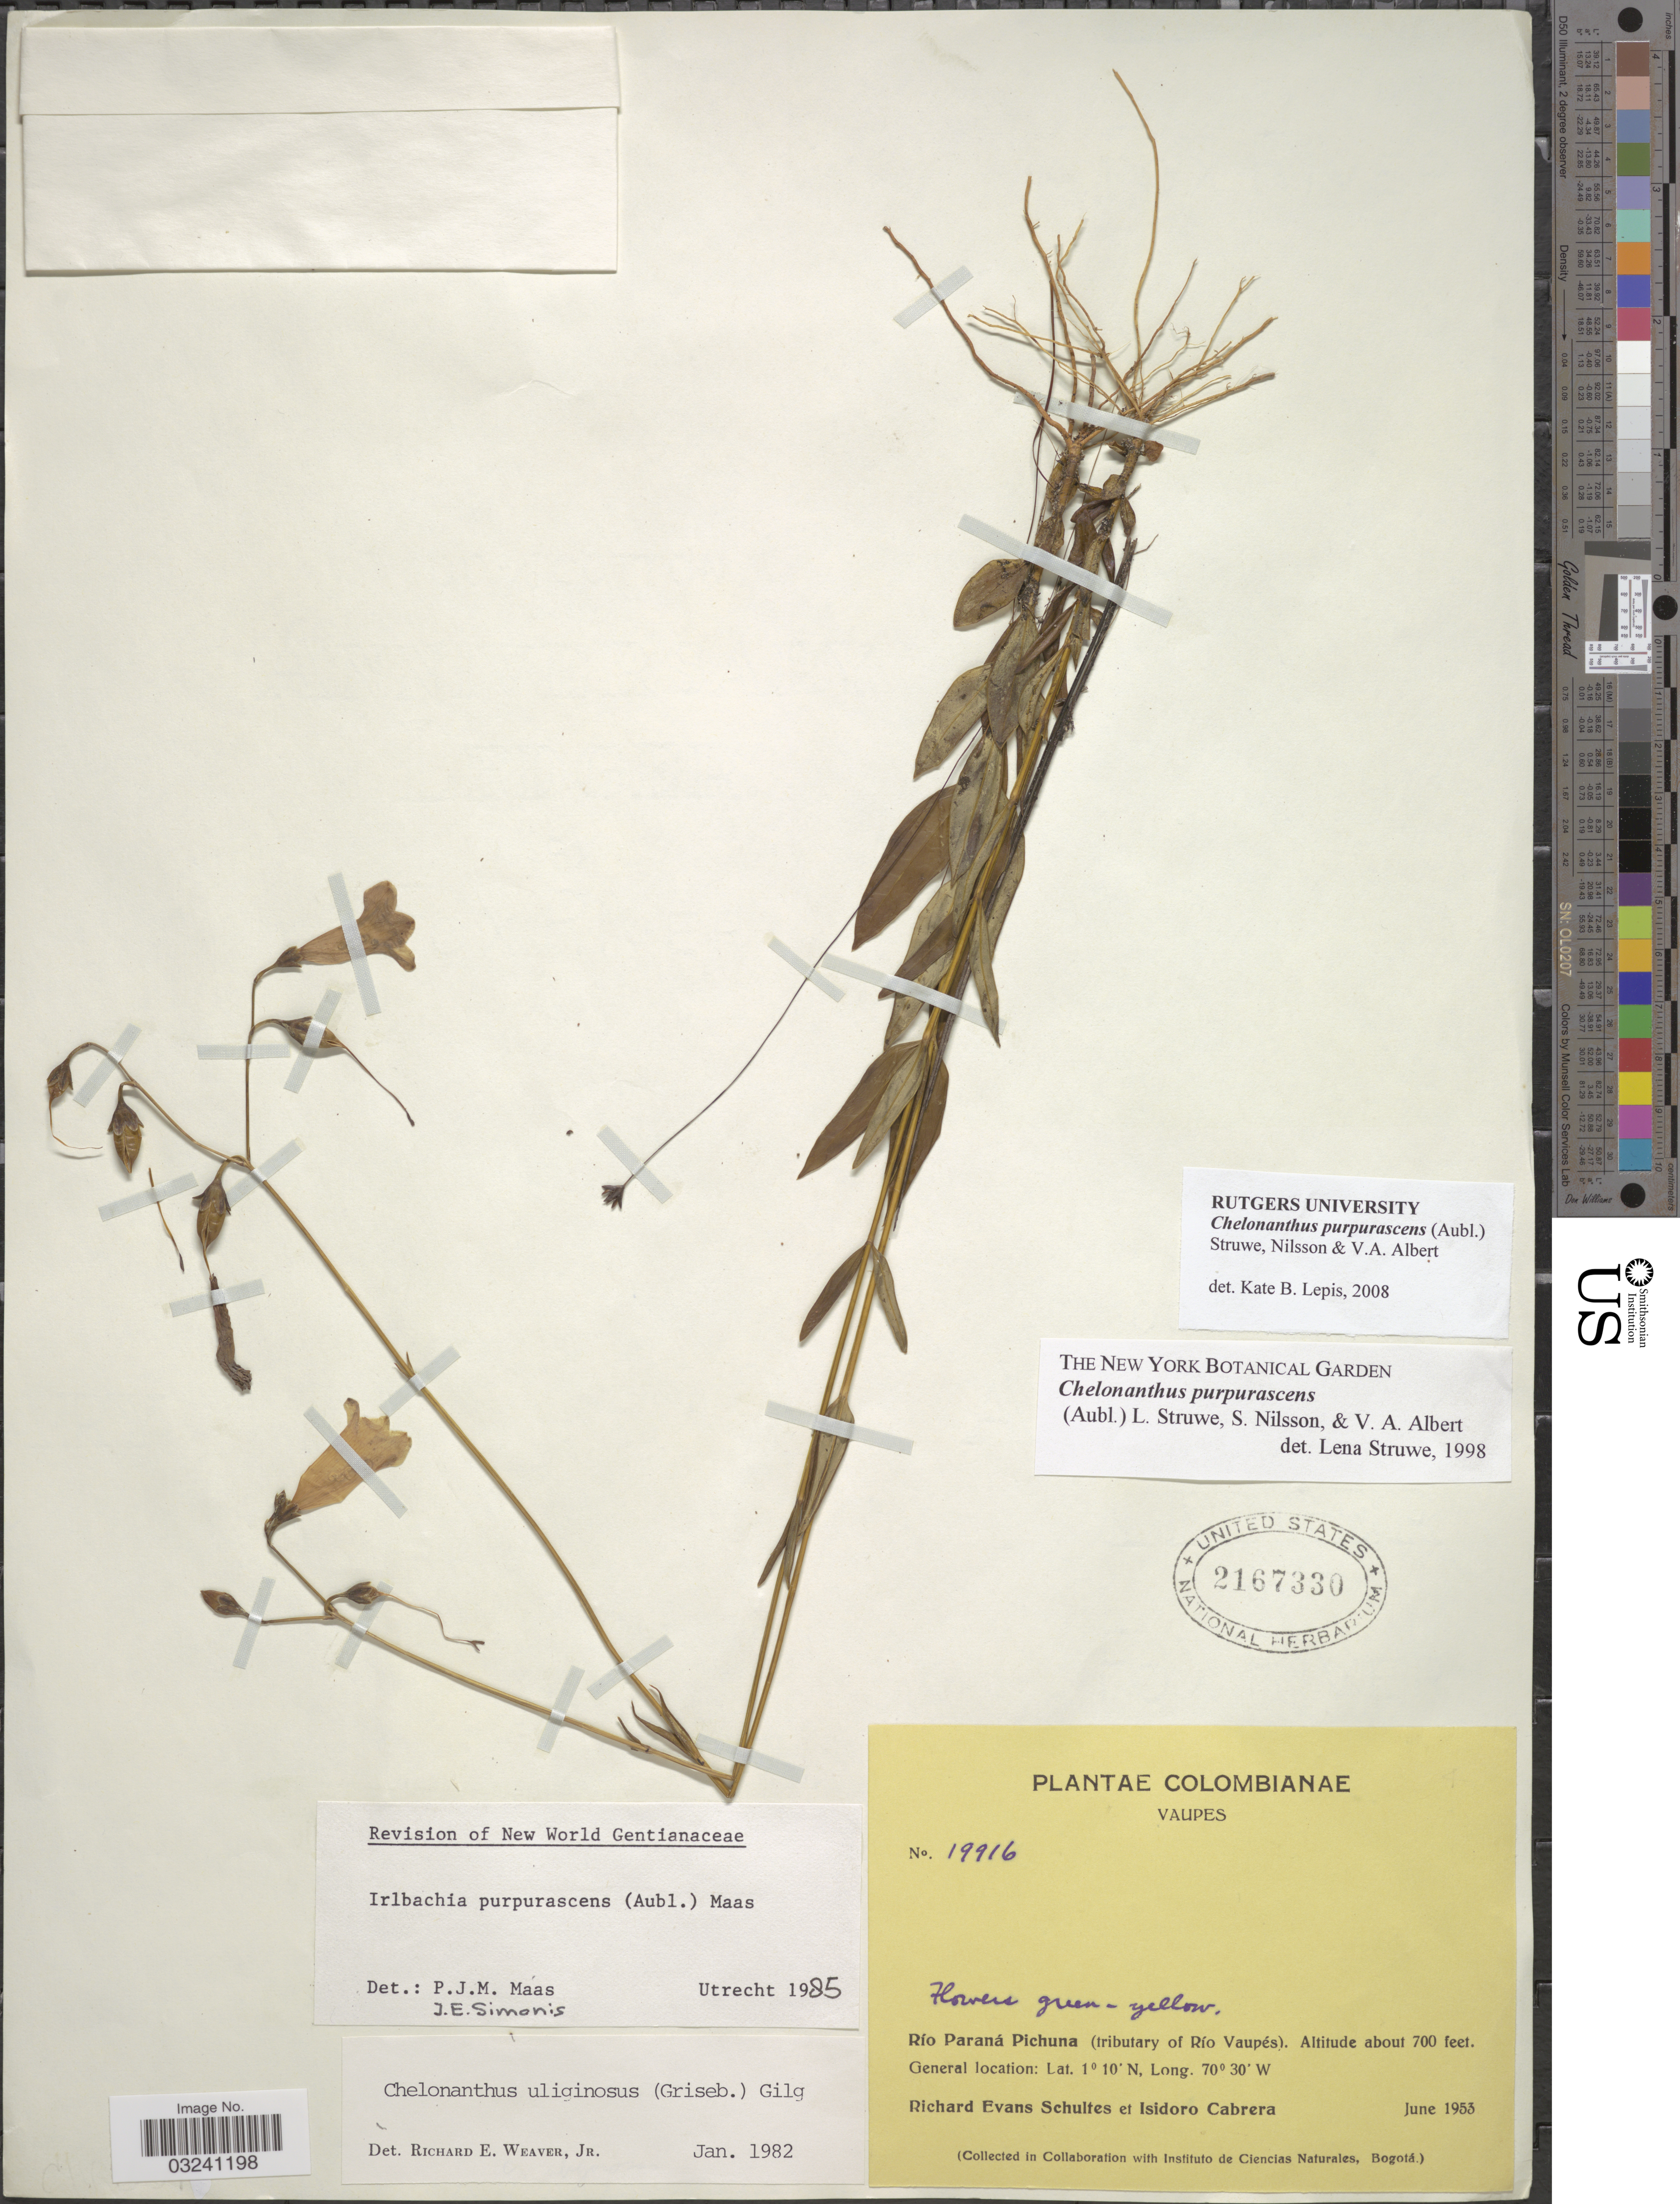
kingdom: Plantae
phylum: Tracheophyta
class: Magnoliopsida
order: Gentianales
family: Gentianaceae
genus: Chelonanthus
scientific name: Chelonanthus purpurascens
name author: (Aubl.) Struwe et al.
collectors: R. E. Schultes & I. Cabrera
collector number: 19916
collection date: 1953-06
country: Colombia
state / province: Vaupés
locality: Río Paraná Pichuna (tributary of Río Vaupés).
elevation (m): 213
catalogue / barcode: US 2167330